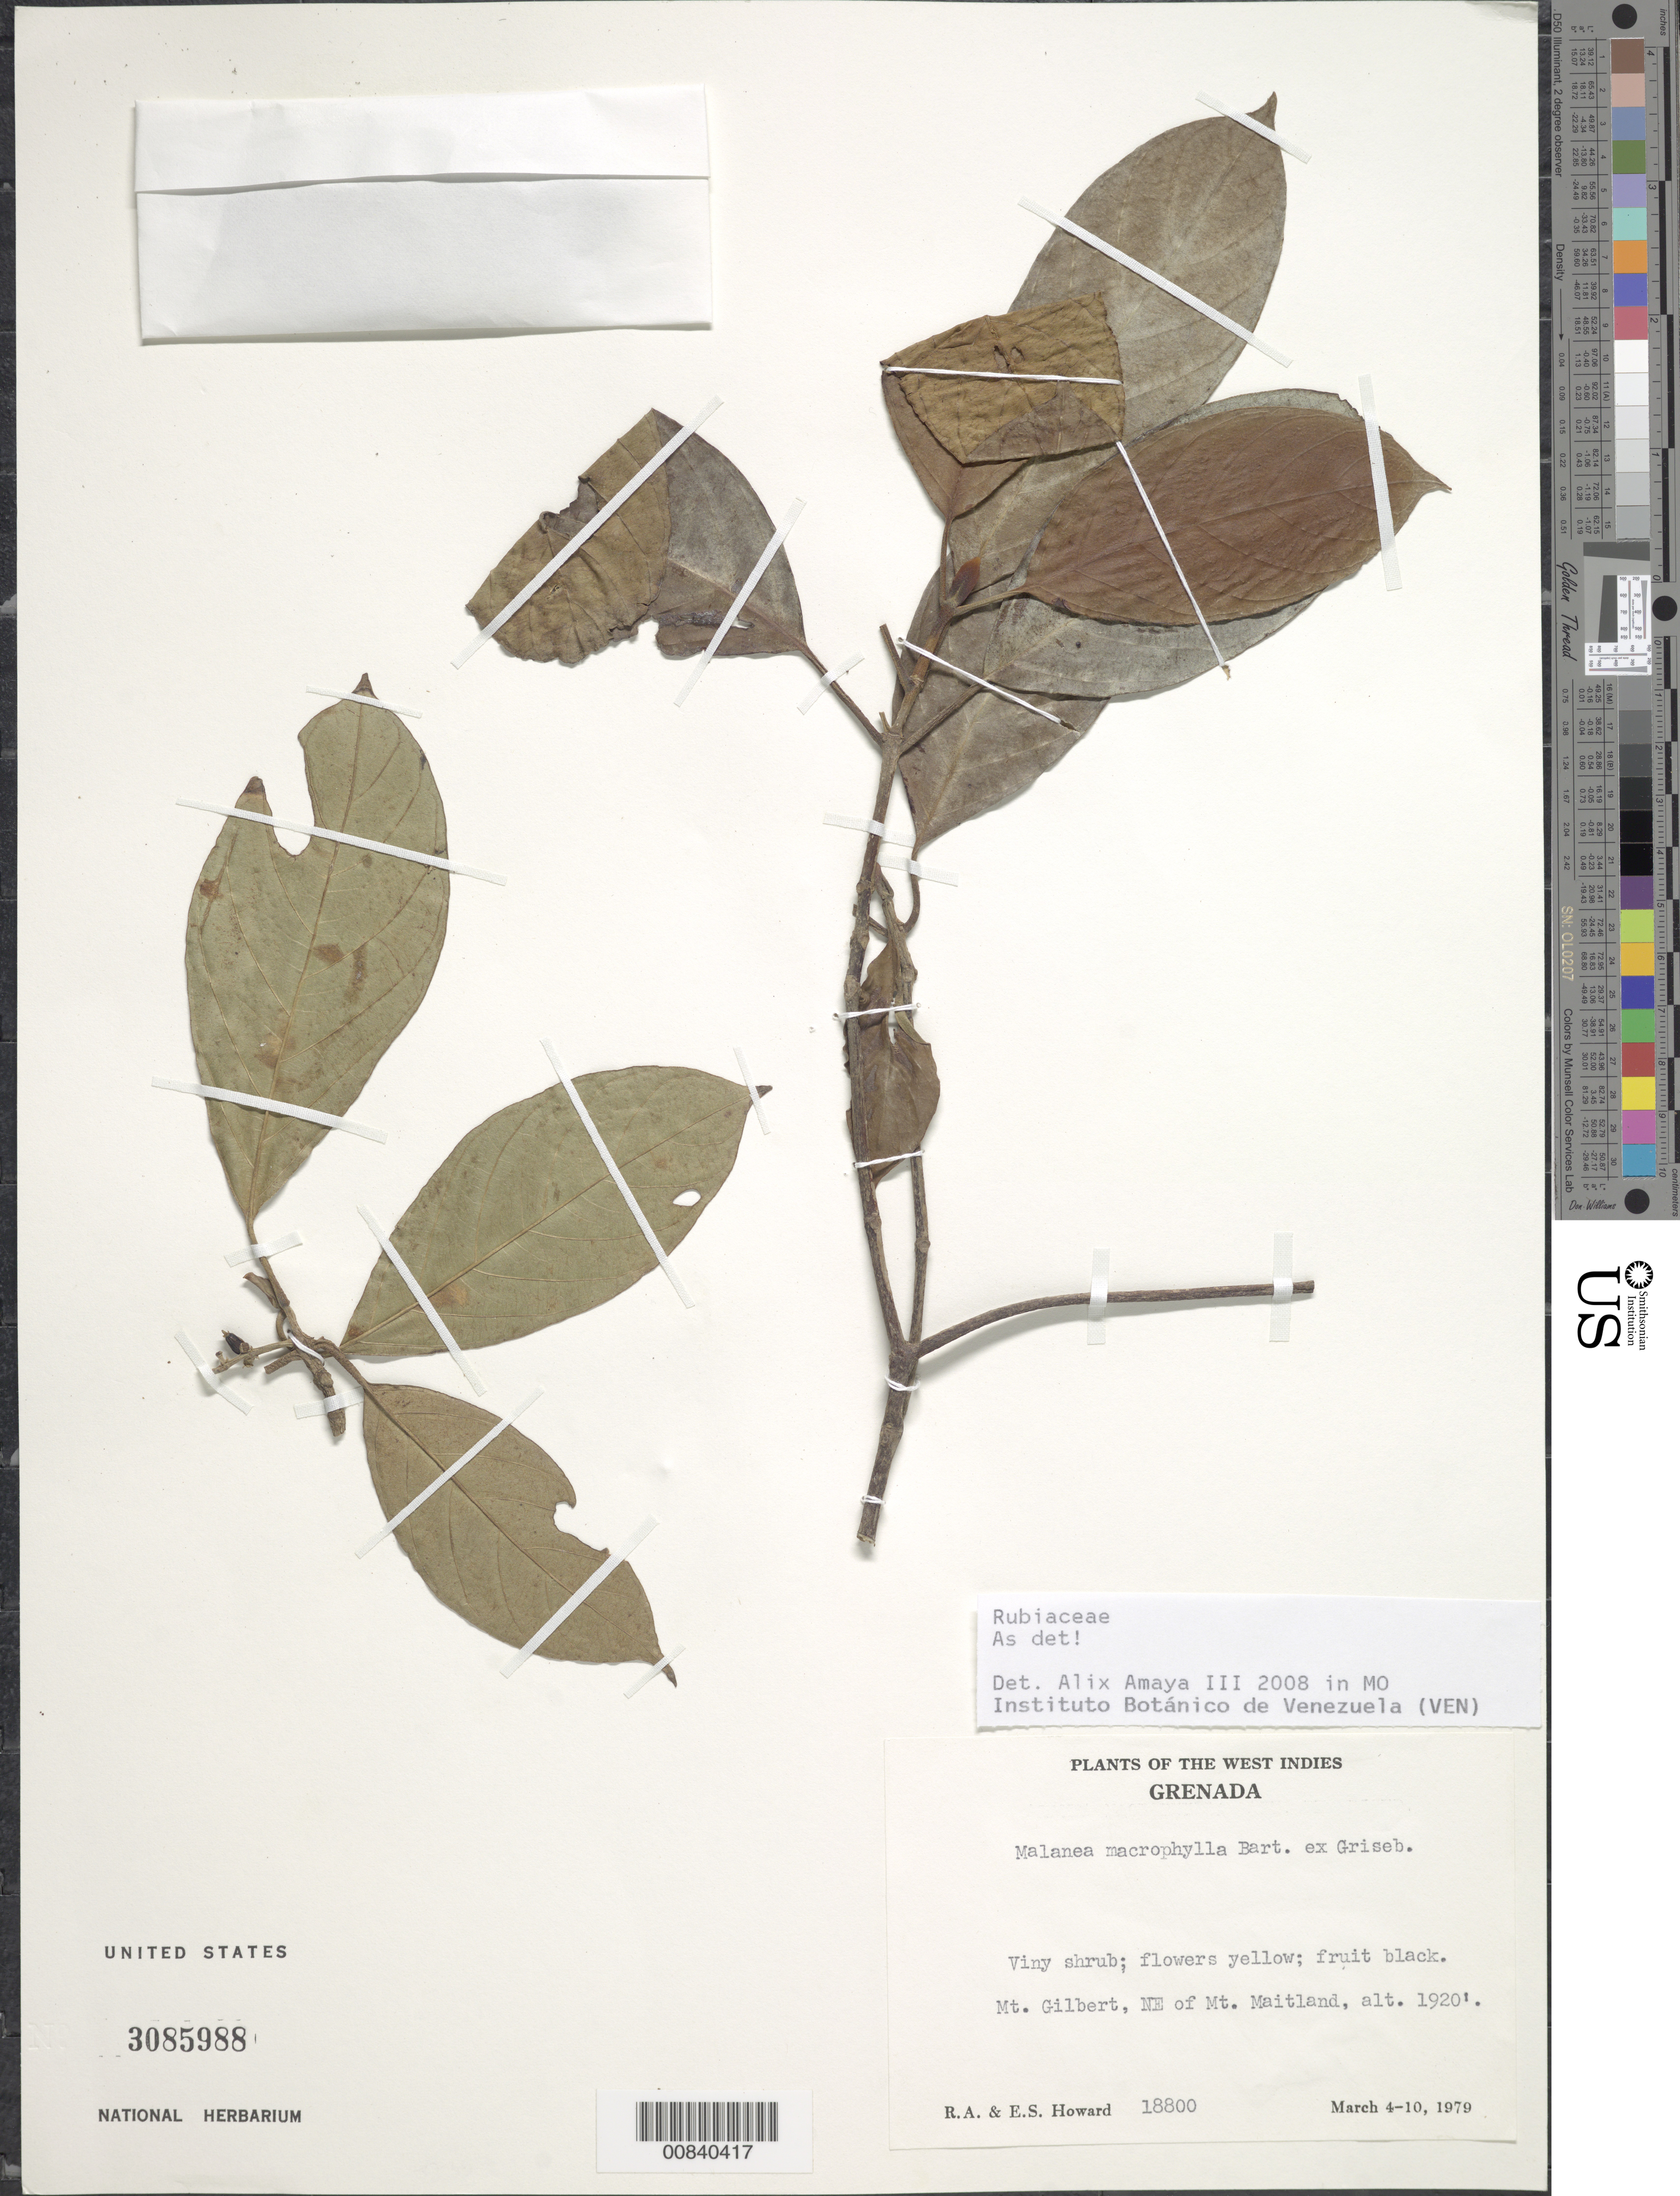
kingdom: Plantae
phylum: Tracheophyta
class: Magnoliopsida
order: Gentianales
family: Rubiaceae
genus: Malanea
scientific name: Malanea glabra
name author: A. Rich.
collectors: R. A. Howard & E. S. Howard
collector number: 18800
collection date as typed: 04 Mar 1979 to 10 Mar 1979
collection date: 1979-03-04/1979-03-10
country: Grenada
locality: Mt. Gilbert, NE of Mt. Maitland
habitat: Montane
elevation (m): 585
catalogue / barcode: US 3085988